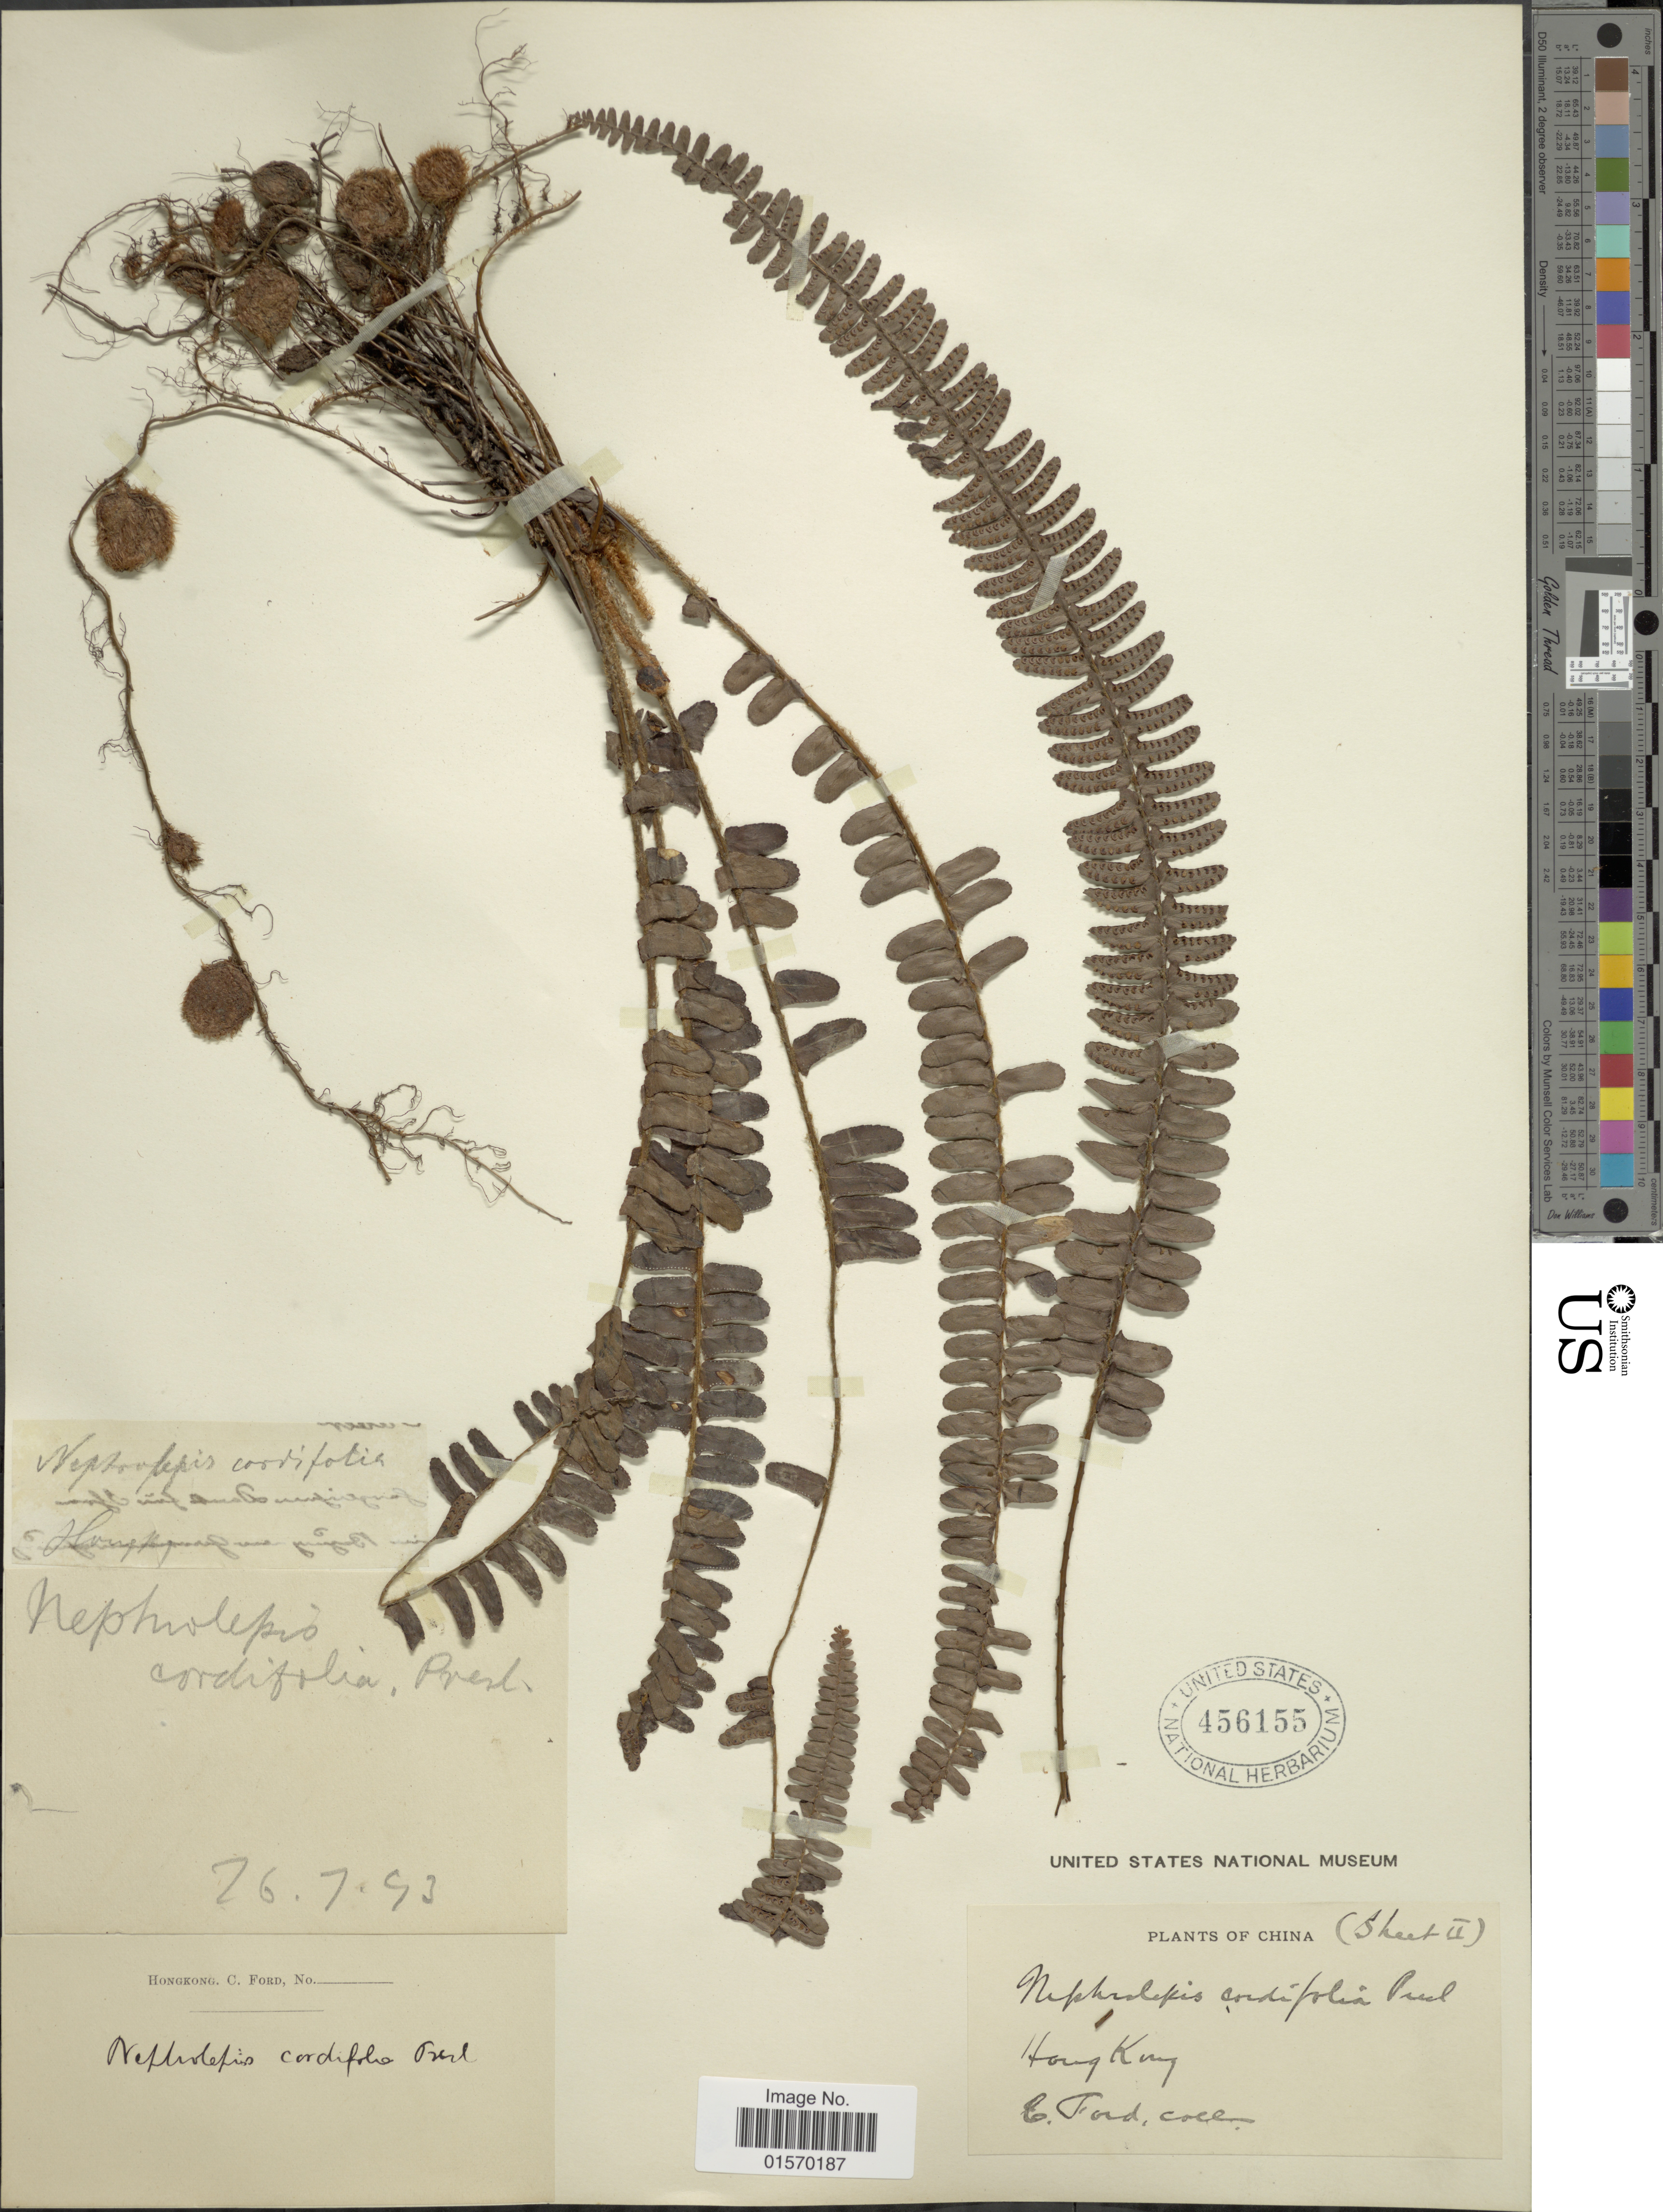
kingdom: Plantae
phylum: Tracheophyta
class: Polypodiopsida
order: Polypodiales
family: Nephrolepidaceae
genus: Nephrolepis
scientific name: Nephrolepis cordifolia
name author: (L.) C. Presl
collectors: C. Ford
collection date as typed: Transcribed d/m/y: 26/7/93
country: China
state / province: Hong Kong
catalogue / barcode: US 456155